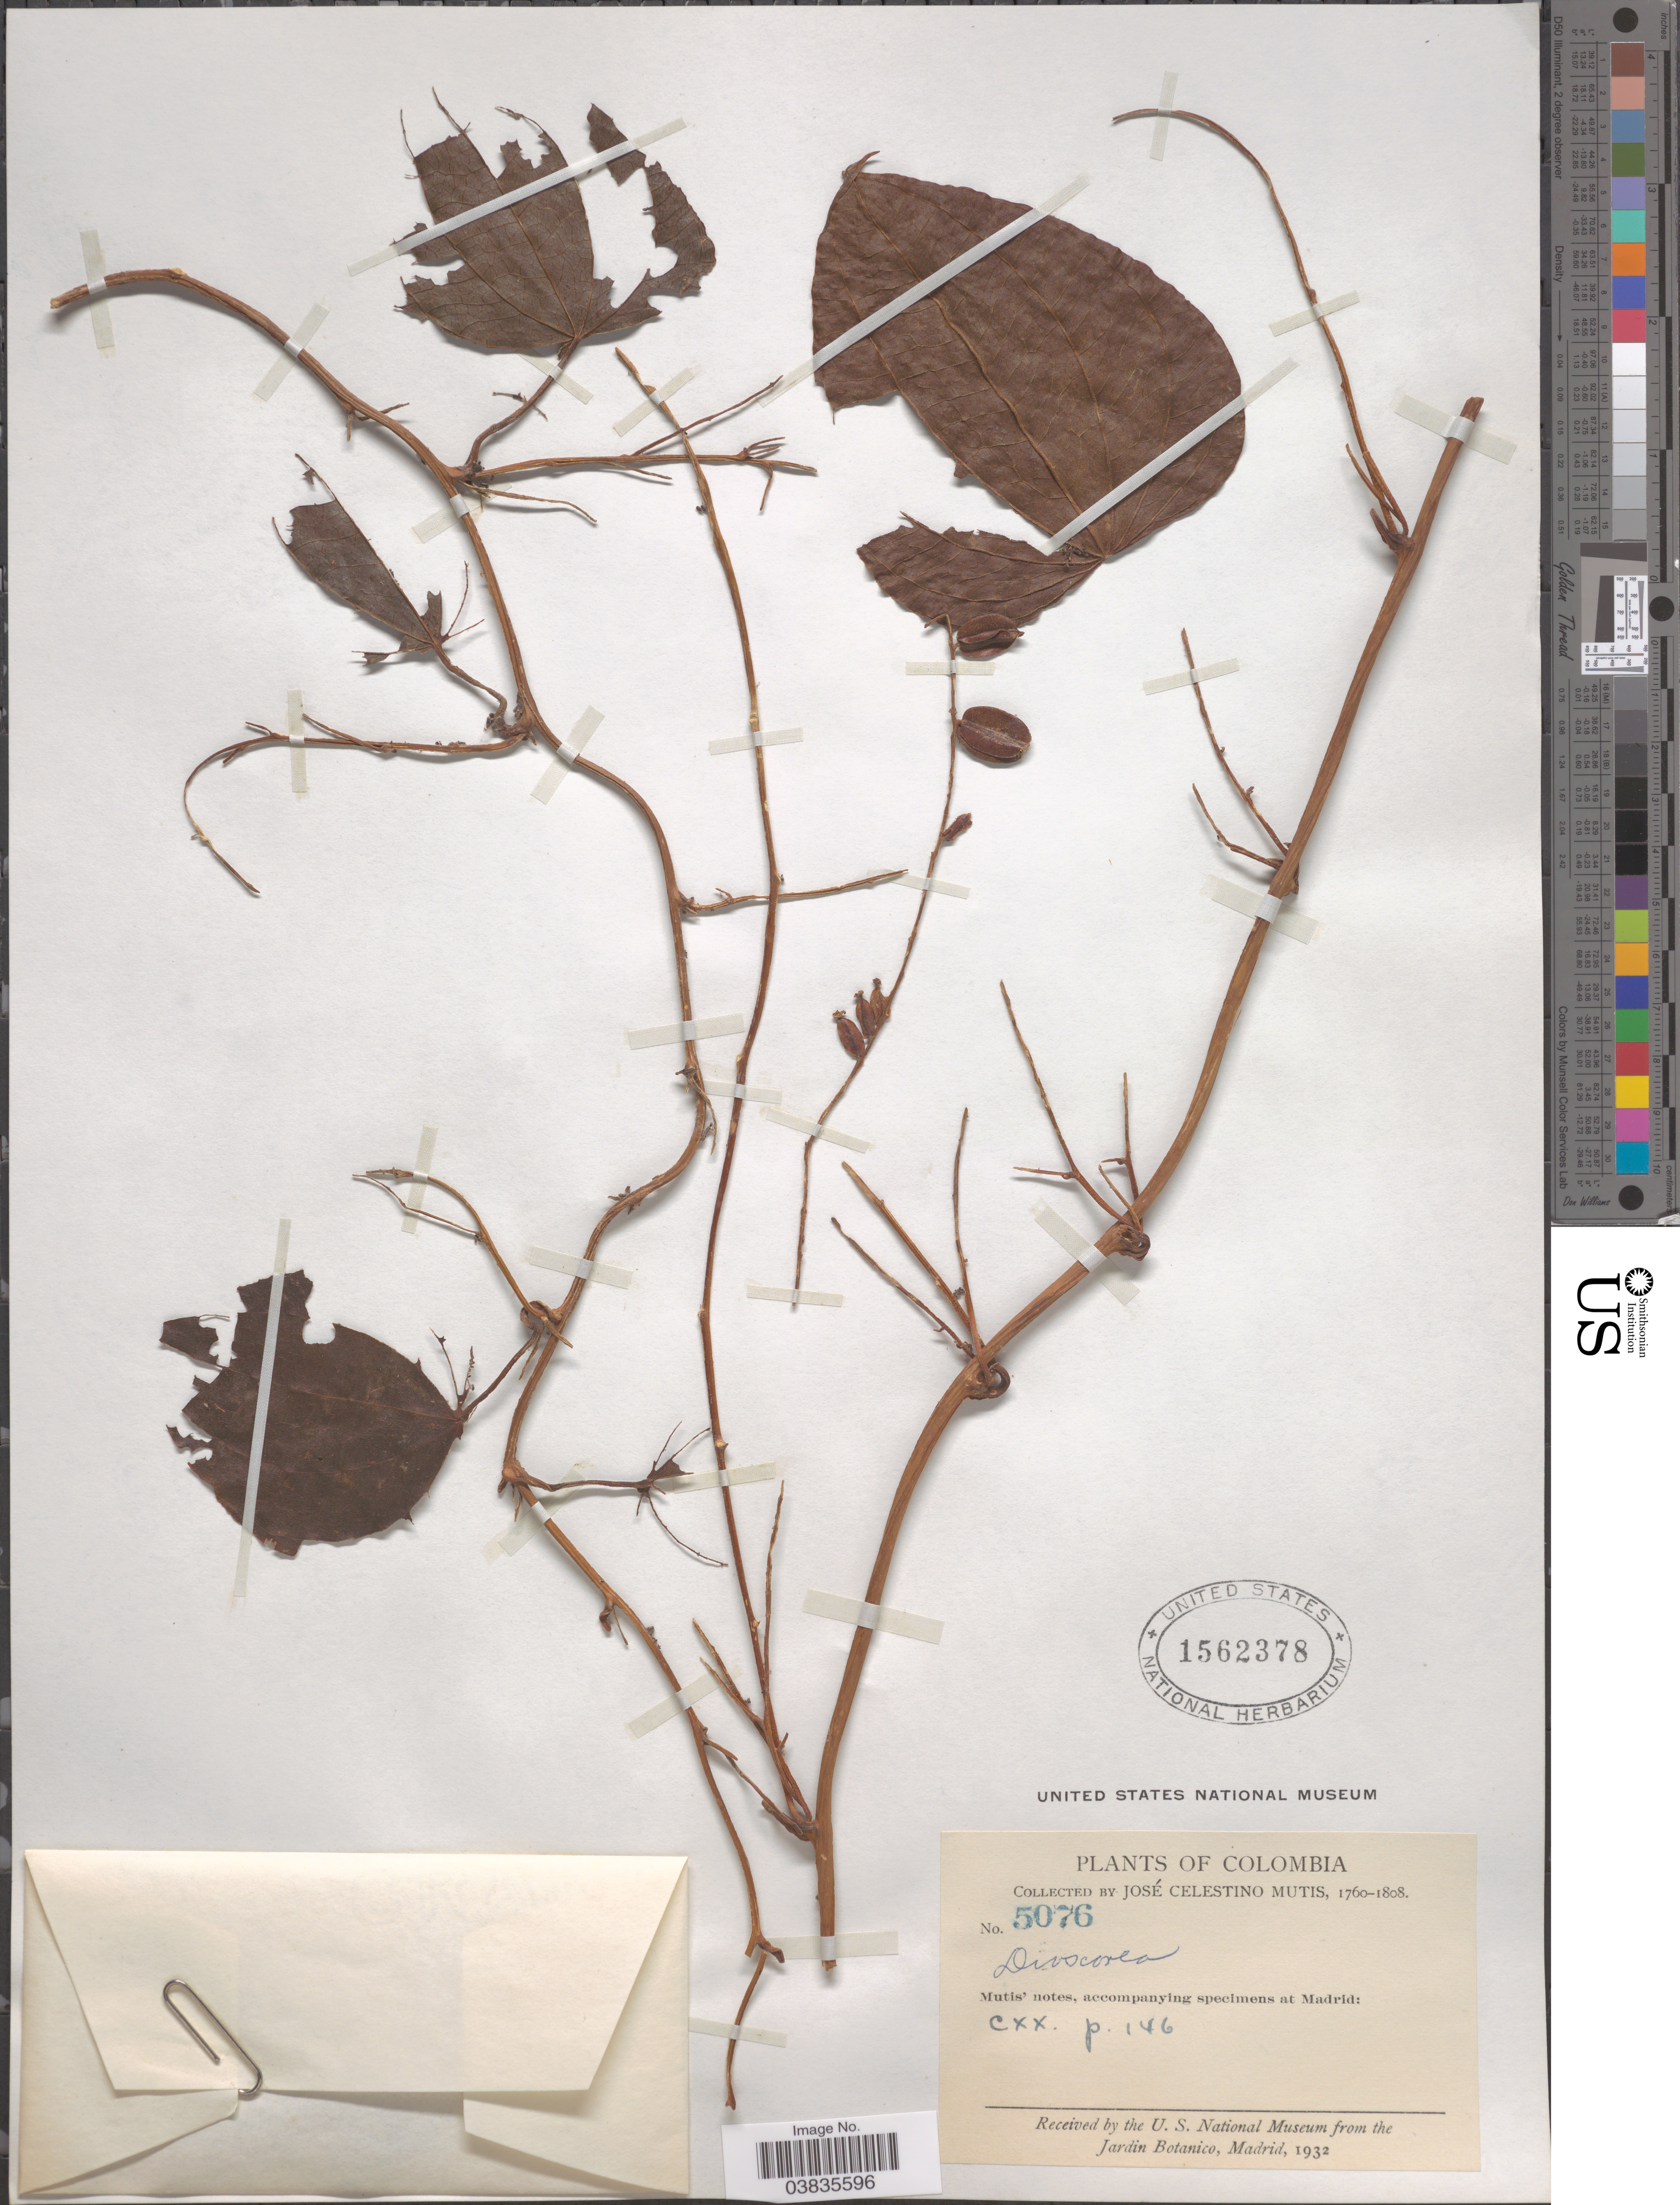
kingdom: Plantae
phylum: Tracheophyta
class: Liliopsida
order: Dioscoreales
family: Dioscoreaceae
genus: Dioscorea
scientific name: Dioscorea sp.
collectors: J. C. B. Mutis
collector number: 5076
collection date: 1760/1808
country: Colombia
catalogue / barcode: US 1562378